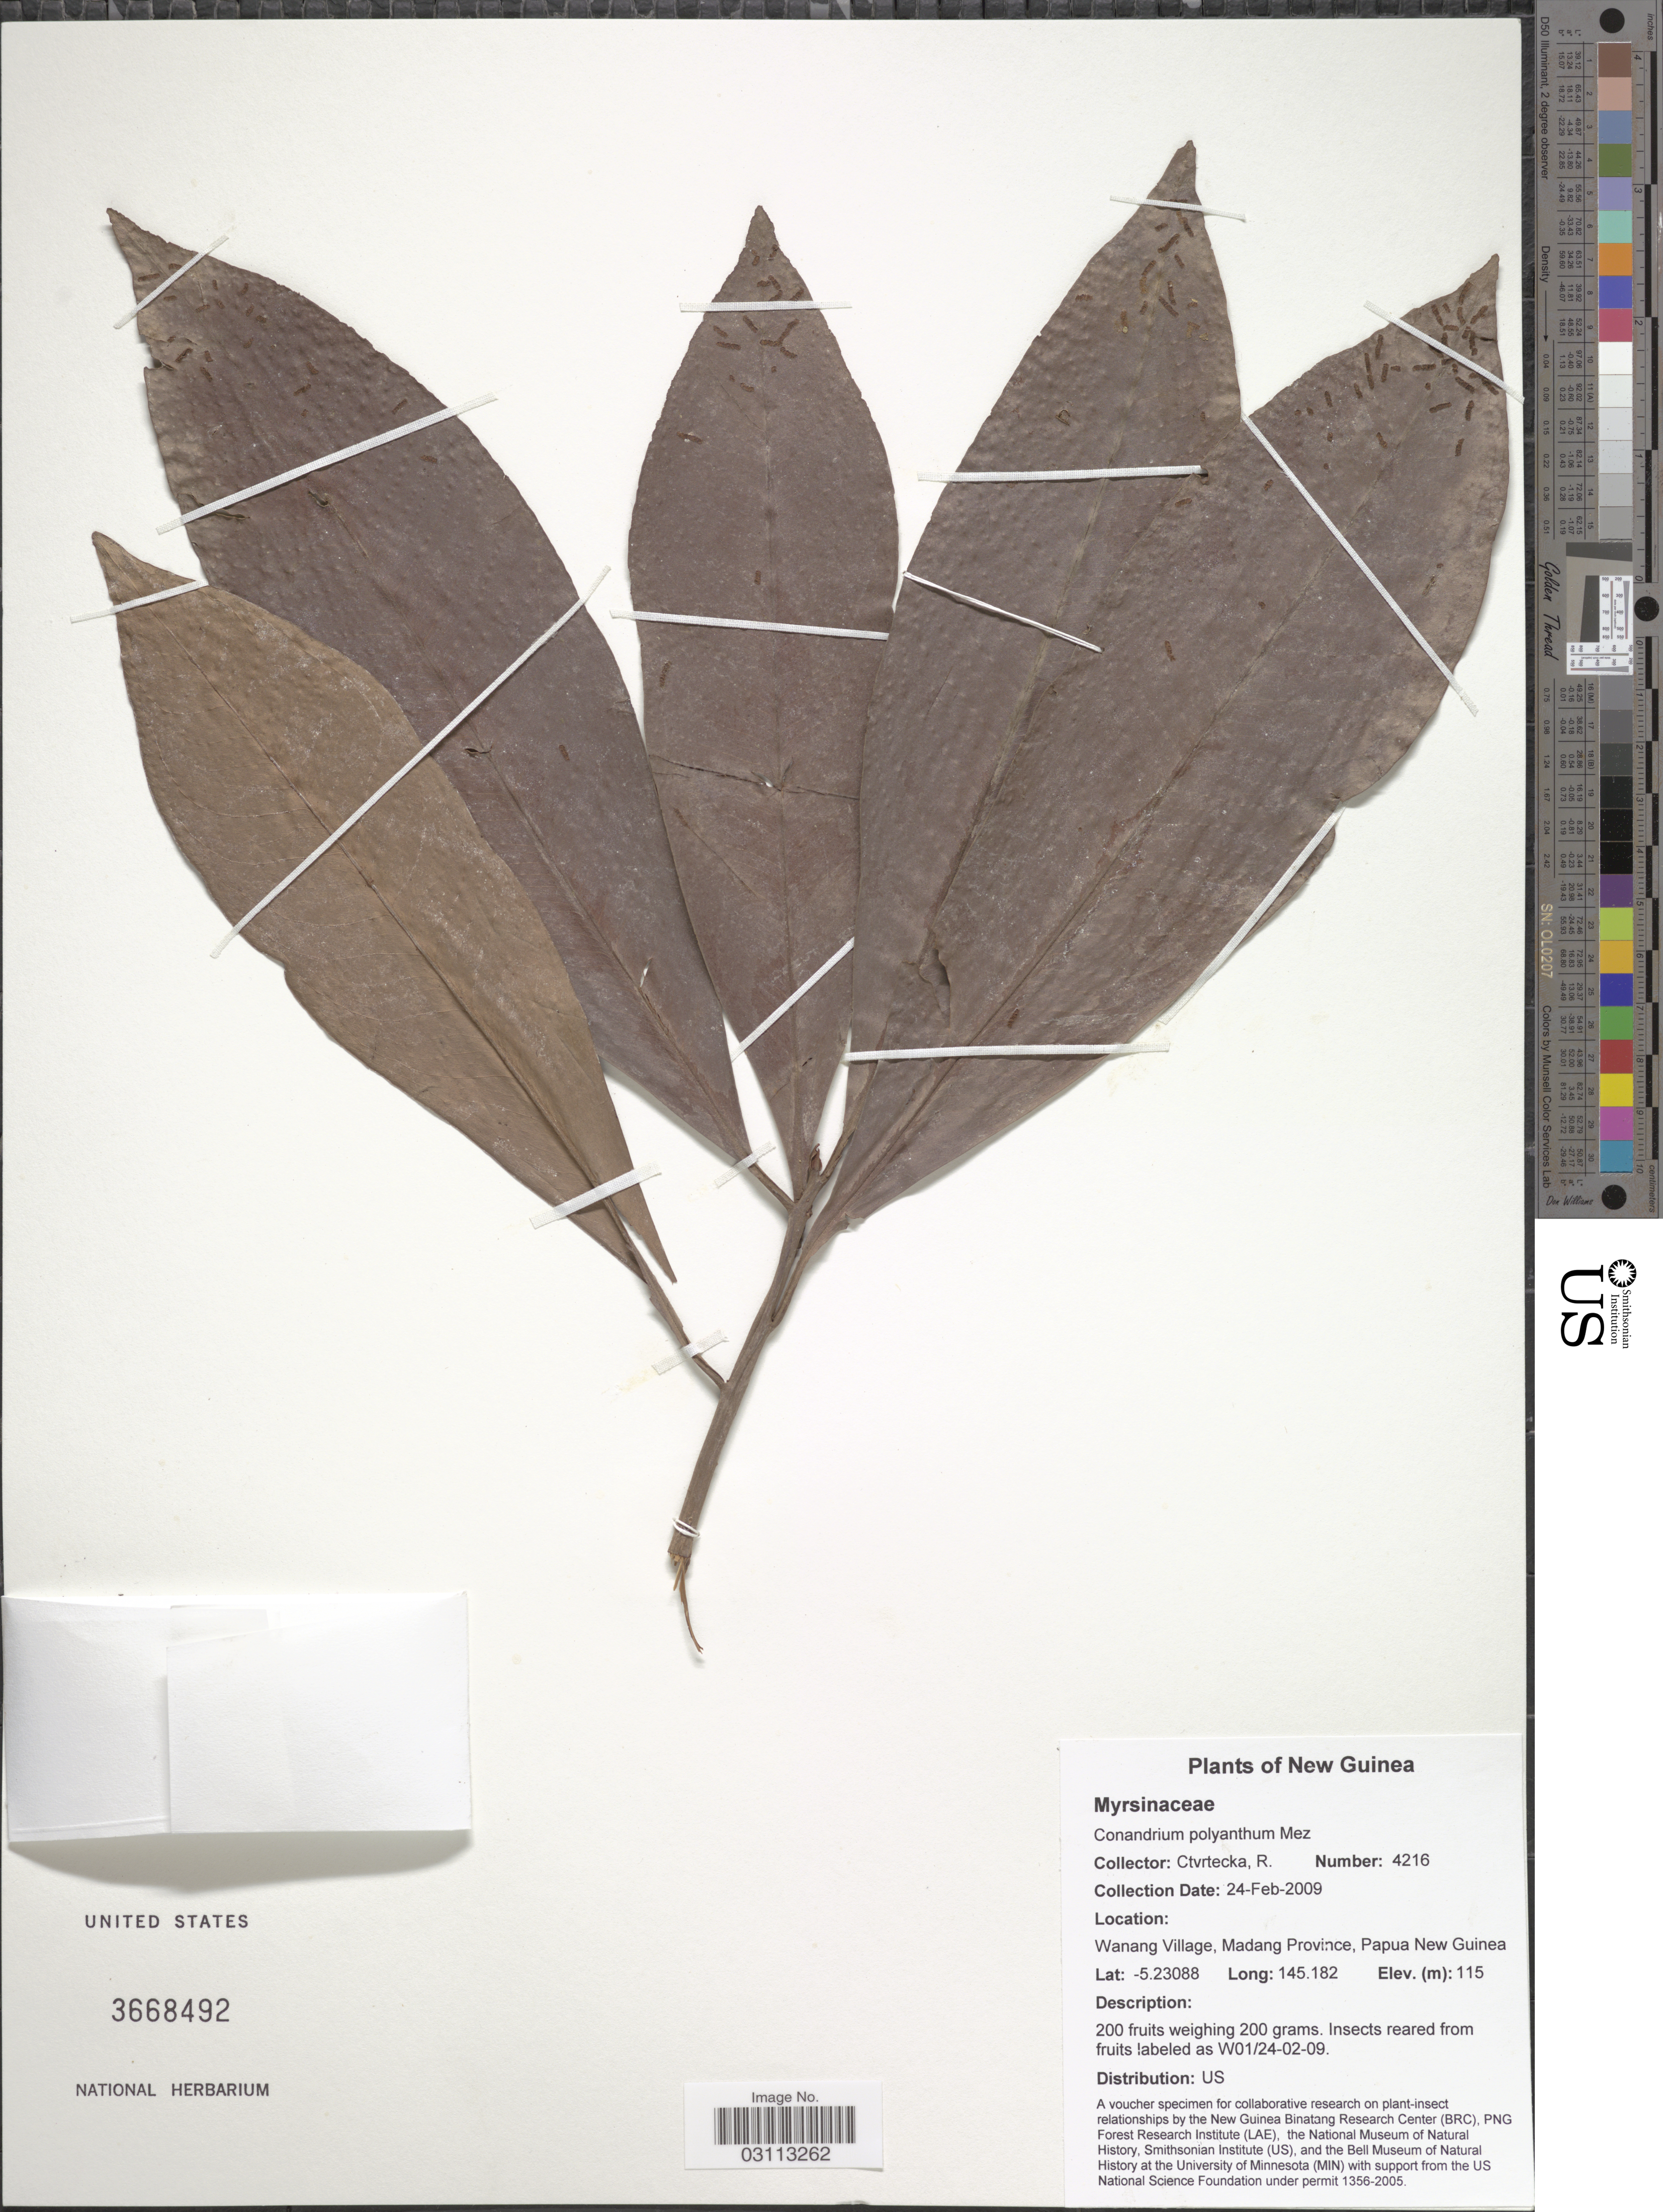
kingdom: Plantae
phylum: Tracheophyta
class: Magnoliopsida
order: Ericales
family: Primulaceae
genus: Conandrium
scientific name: Conandrium polyanthum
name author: (Lauterb. & K. Schum.) Mez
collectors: R. Ctvrtecka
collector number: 4216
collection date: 2009-02-24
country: Papua New Guinea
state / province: Madang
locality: New Guinea. Wanang Village, Madang Province.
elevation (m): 115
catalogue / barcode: US 3668492